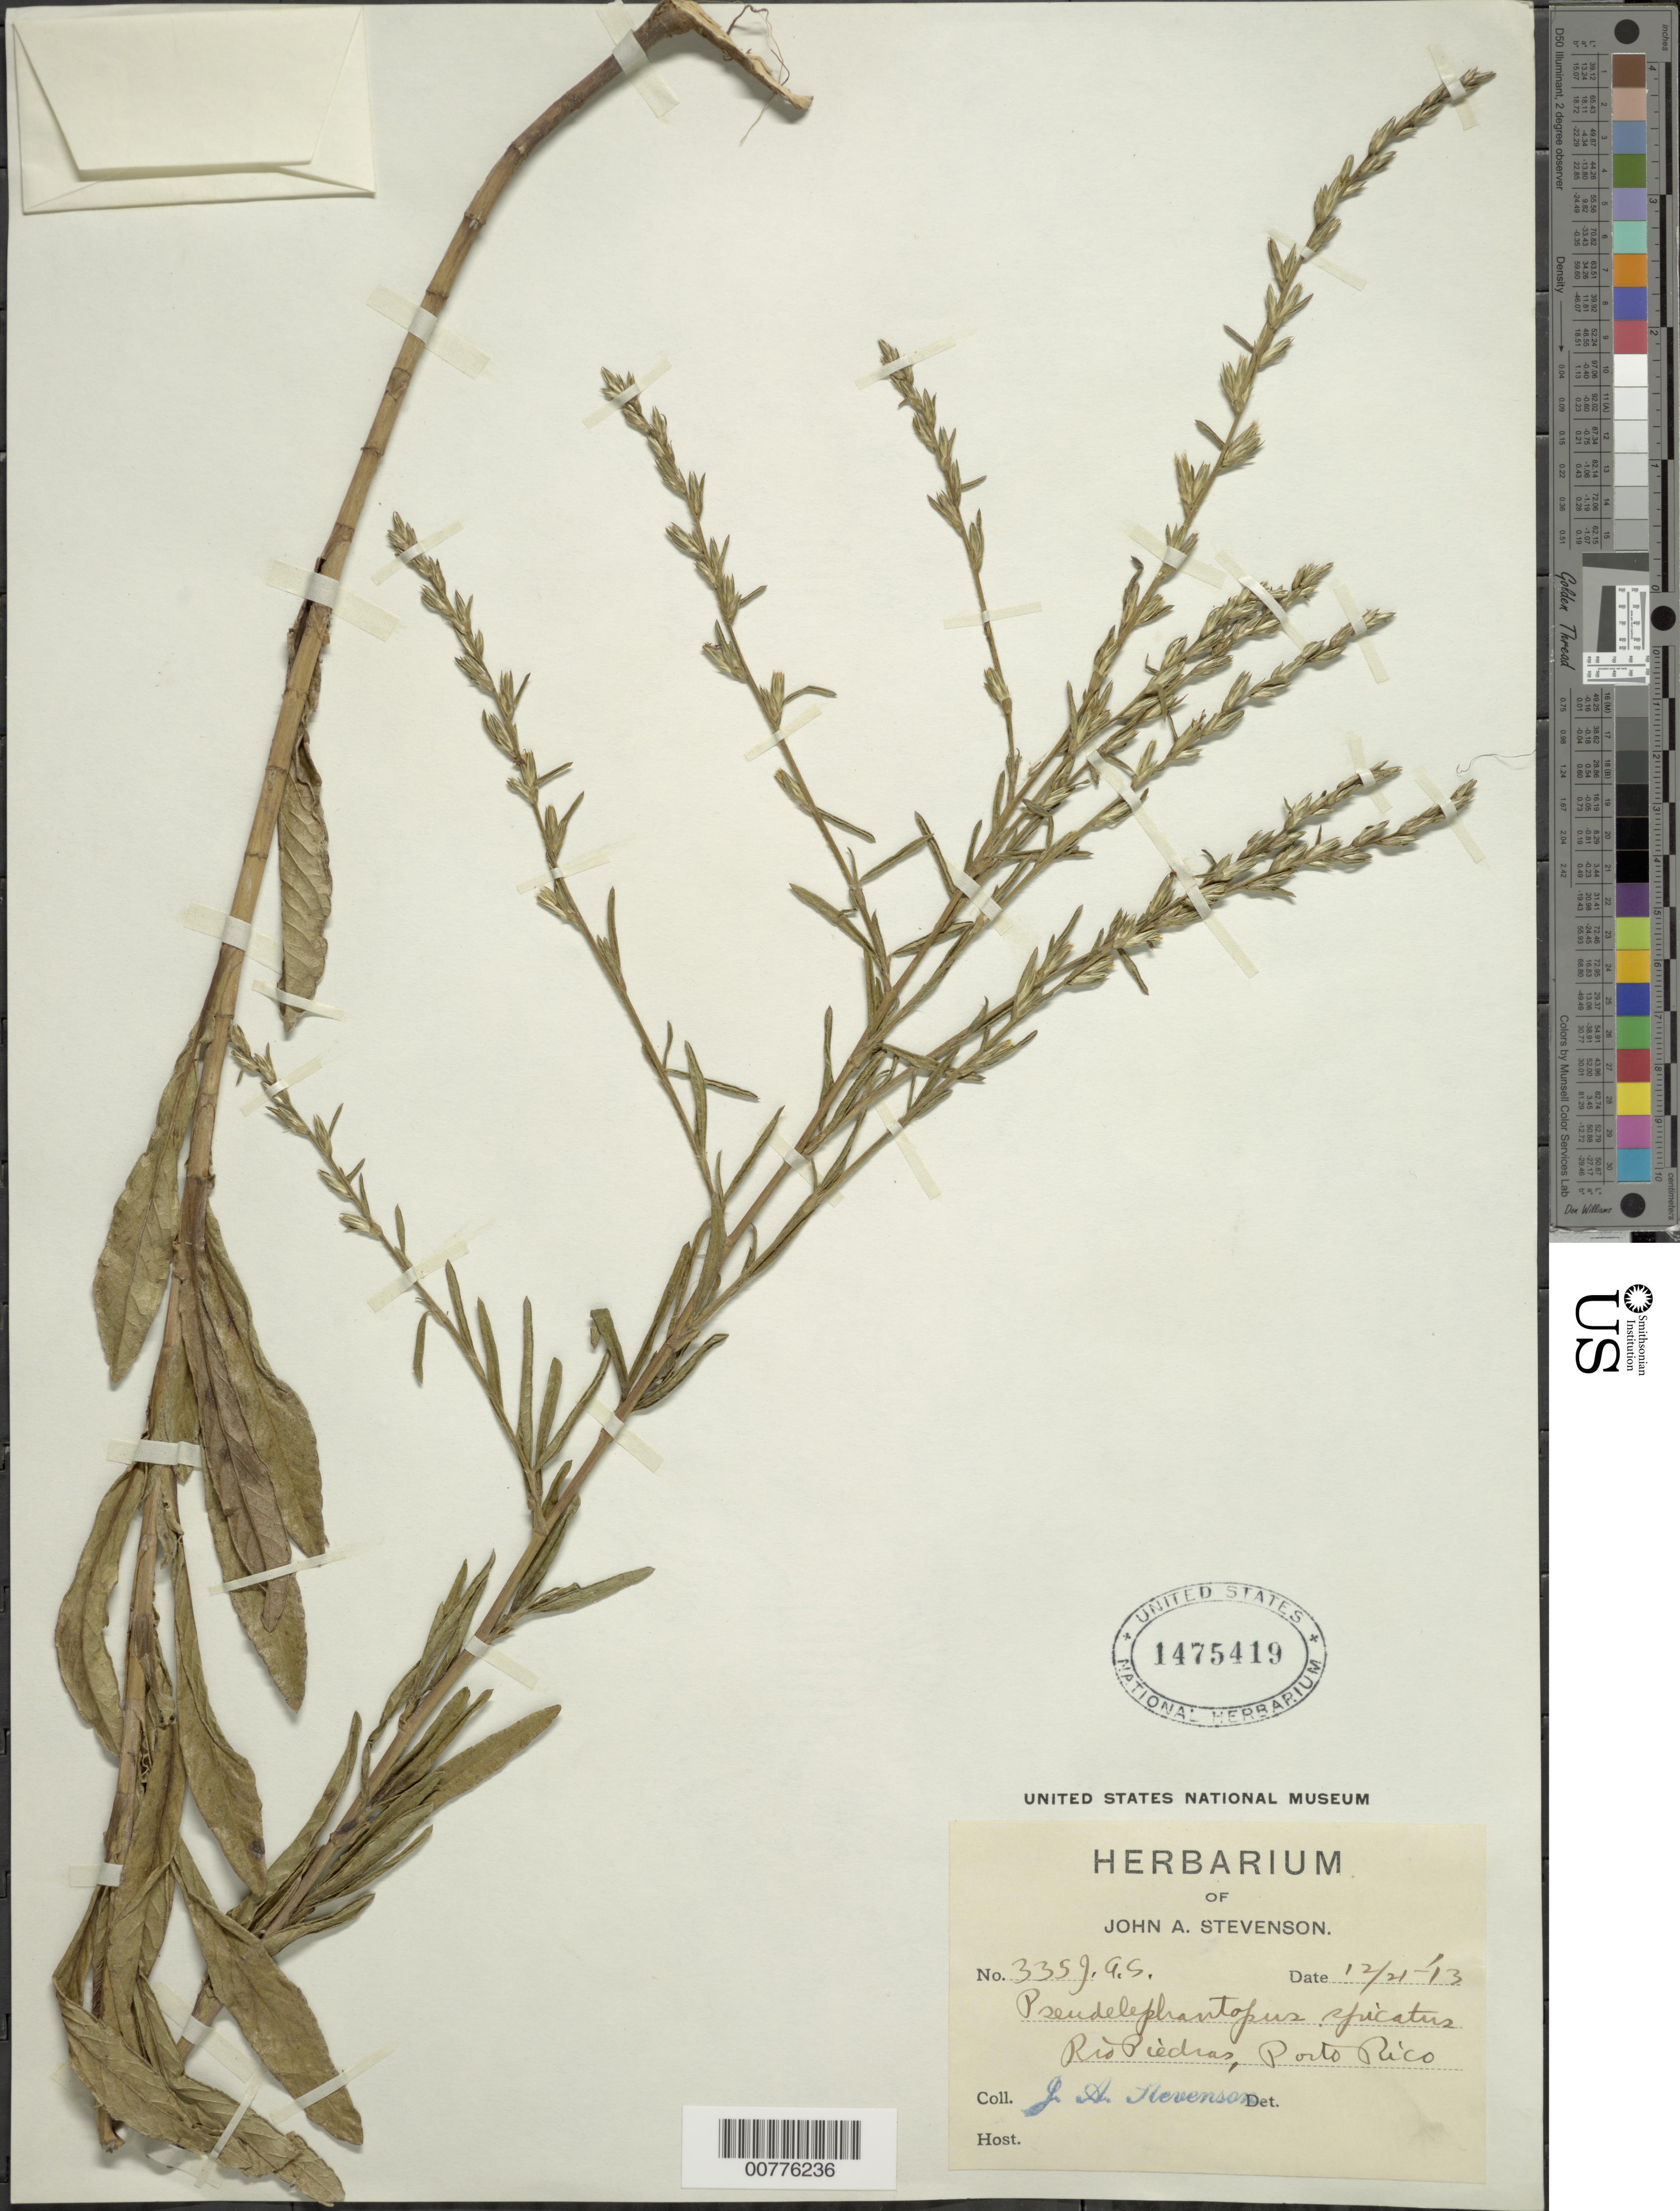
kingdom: Plantae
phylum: Tracheophyta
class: Magnoliopsida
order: Asterales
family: Asteraceae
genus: Pseudelephantopus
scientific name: Pseudelephantopus spicatus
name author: (Juss. ex Aubl.) C.F. Baker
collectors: J. Stevenson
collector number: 335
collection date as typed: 21 Dec 1913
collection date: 1913-12-21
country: Puerto Rico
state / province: San Juan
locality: Río Piedras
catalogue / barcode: US 1475419